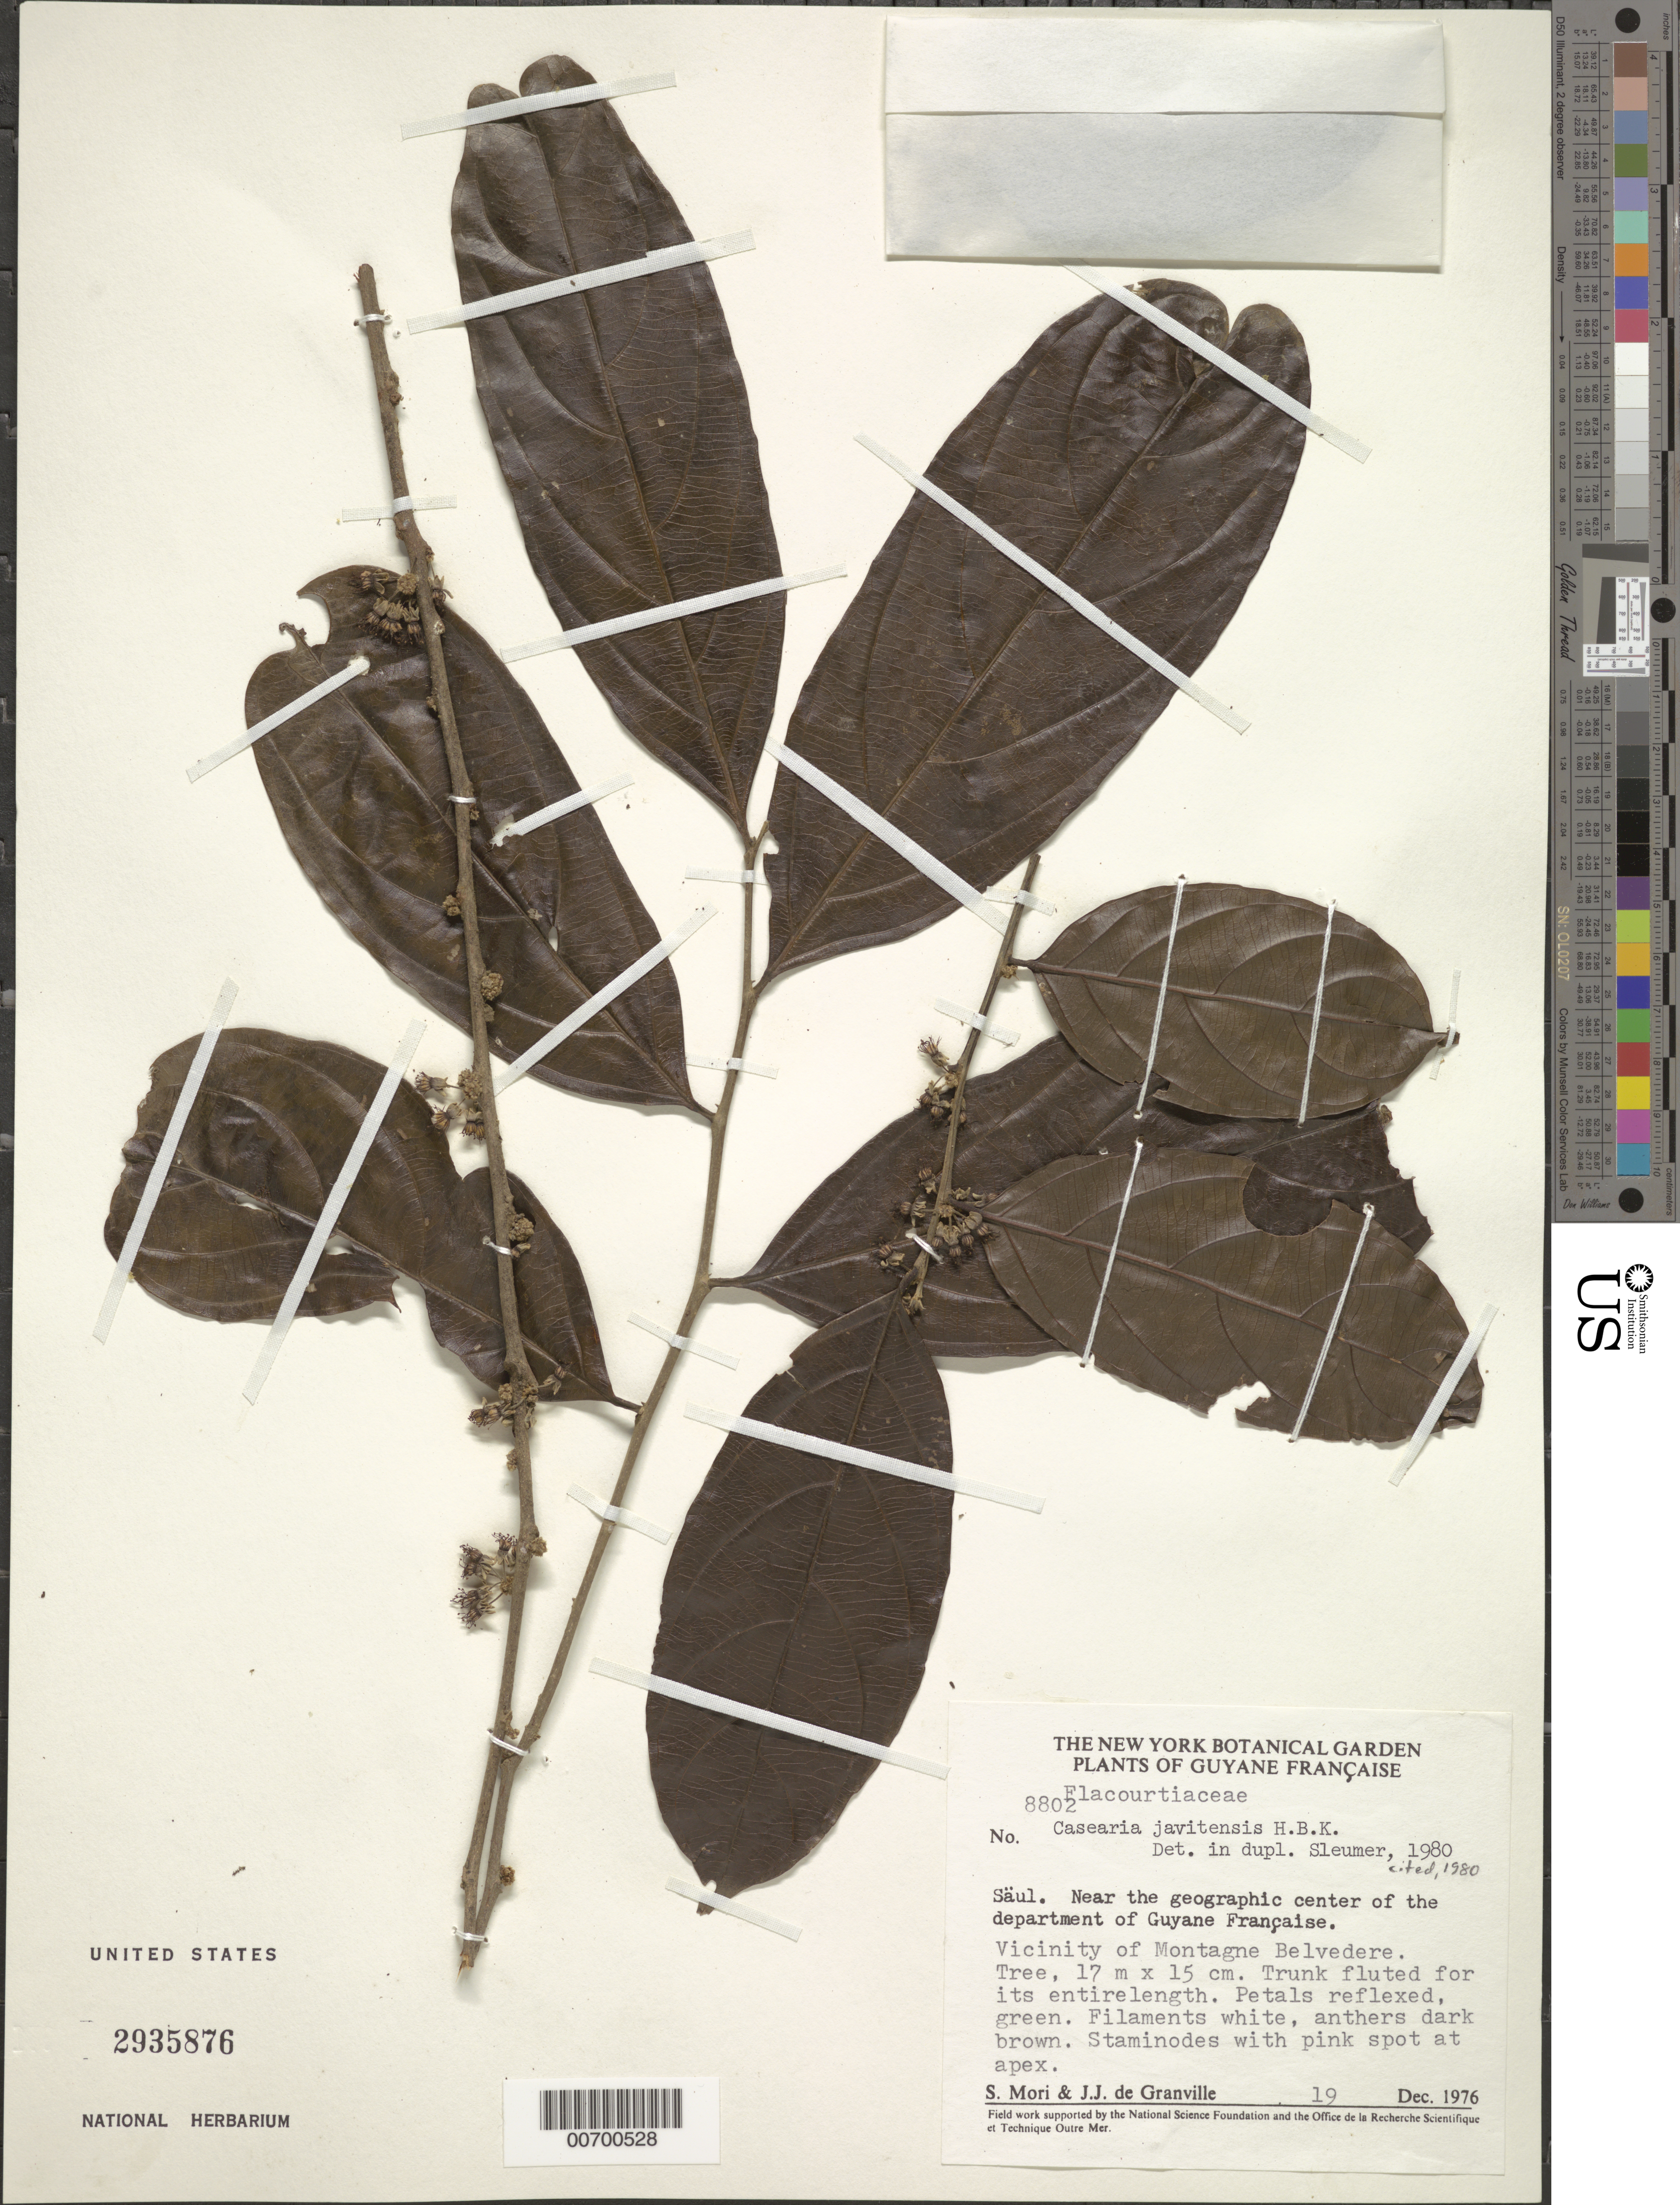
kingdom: Plantae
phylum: Tracheophyta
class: Magnoliopsida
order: Malpighiales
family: Salicaceae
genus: Piparea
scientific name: Piparea multiflora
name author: C.F. Gaertn.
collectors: S. Mori & J.-J. de Granville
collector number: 8802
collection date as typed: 19-Dec-76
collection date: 1976-12-19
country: French Guiana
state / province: Saint-Laurent-du-Maroni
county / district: Saül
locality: Montagne Belvedere, vic.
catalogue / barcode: US 2935876